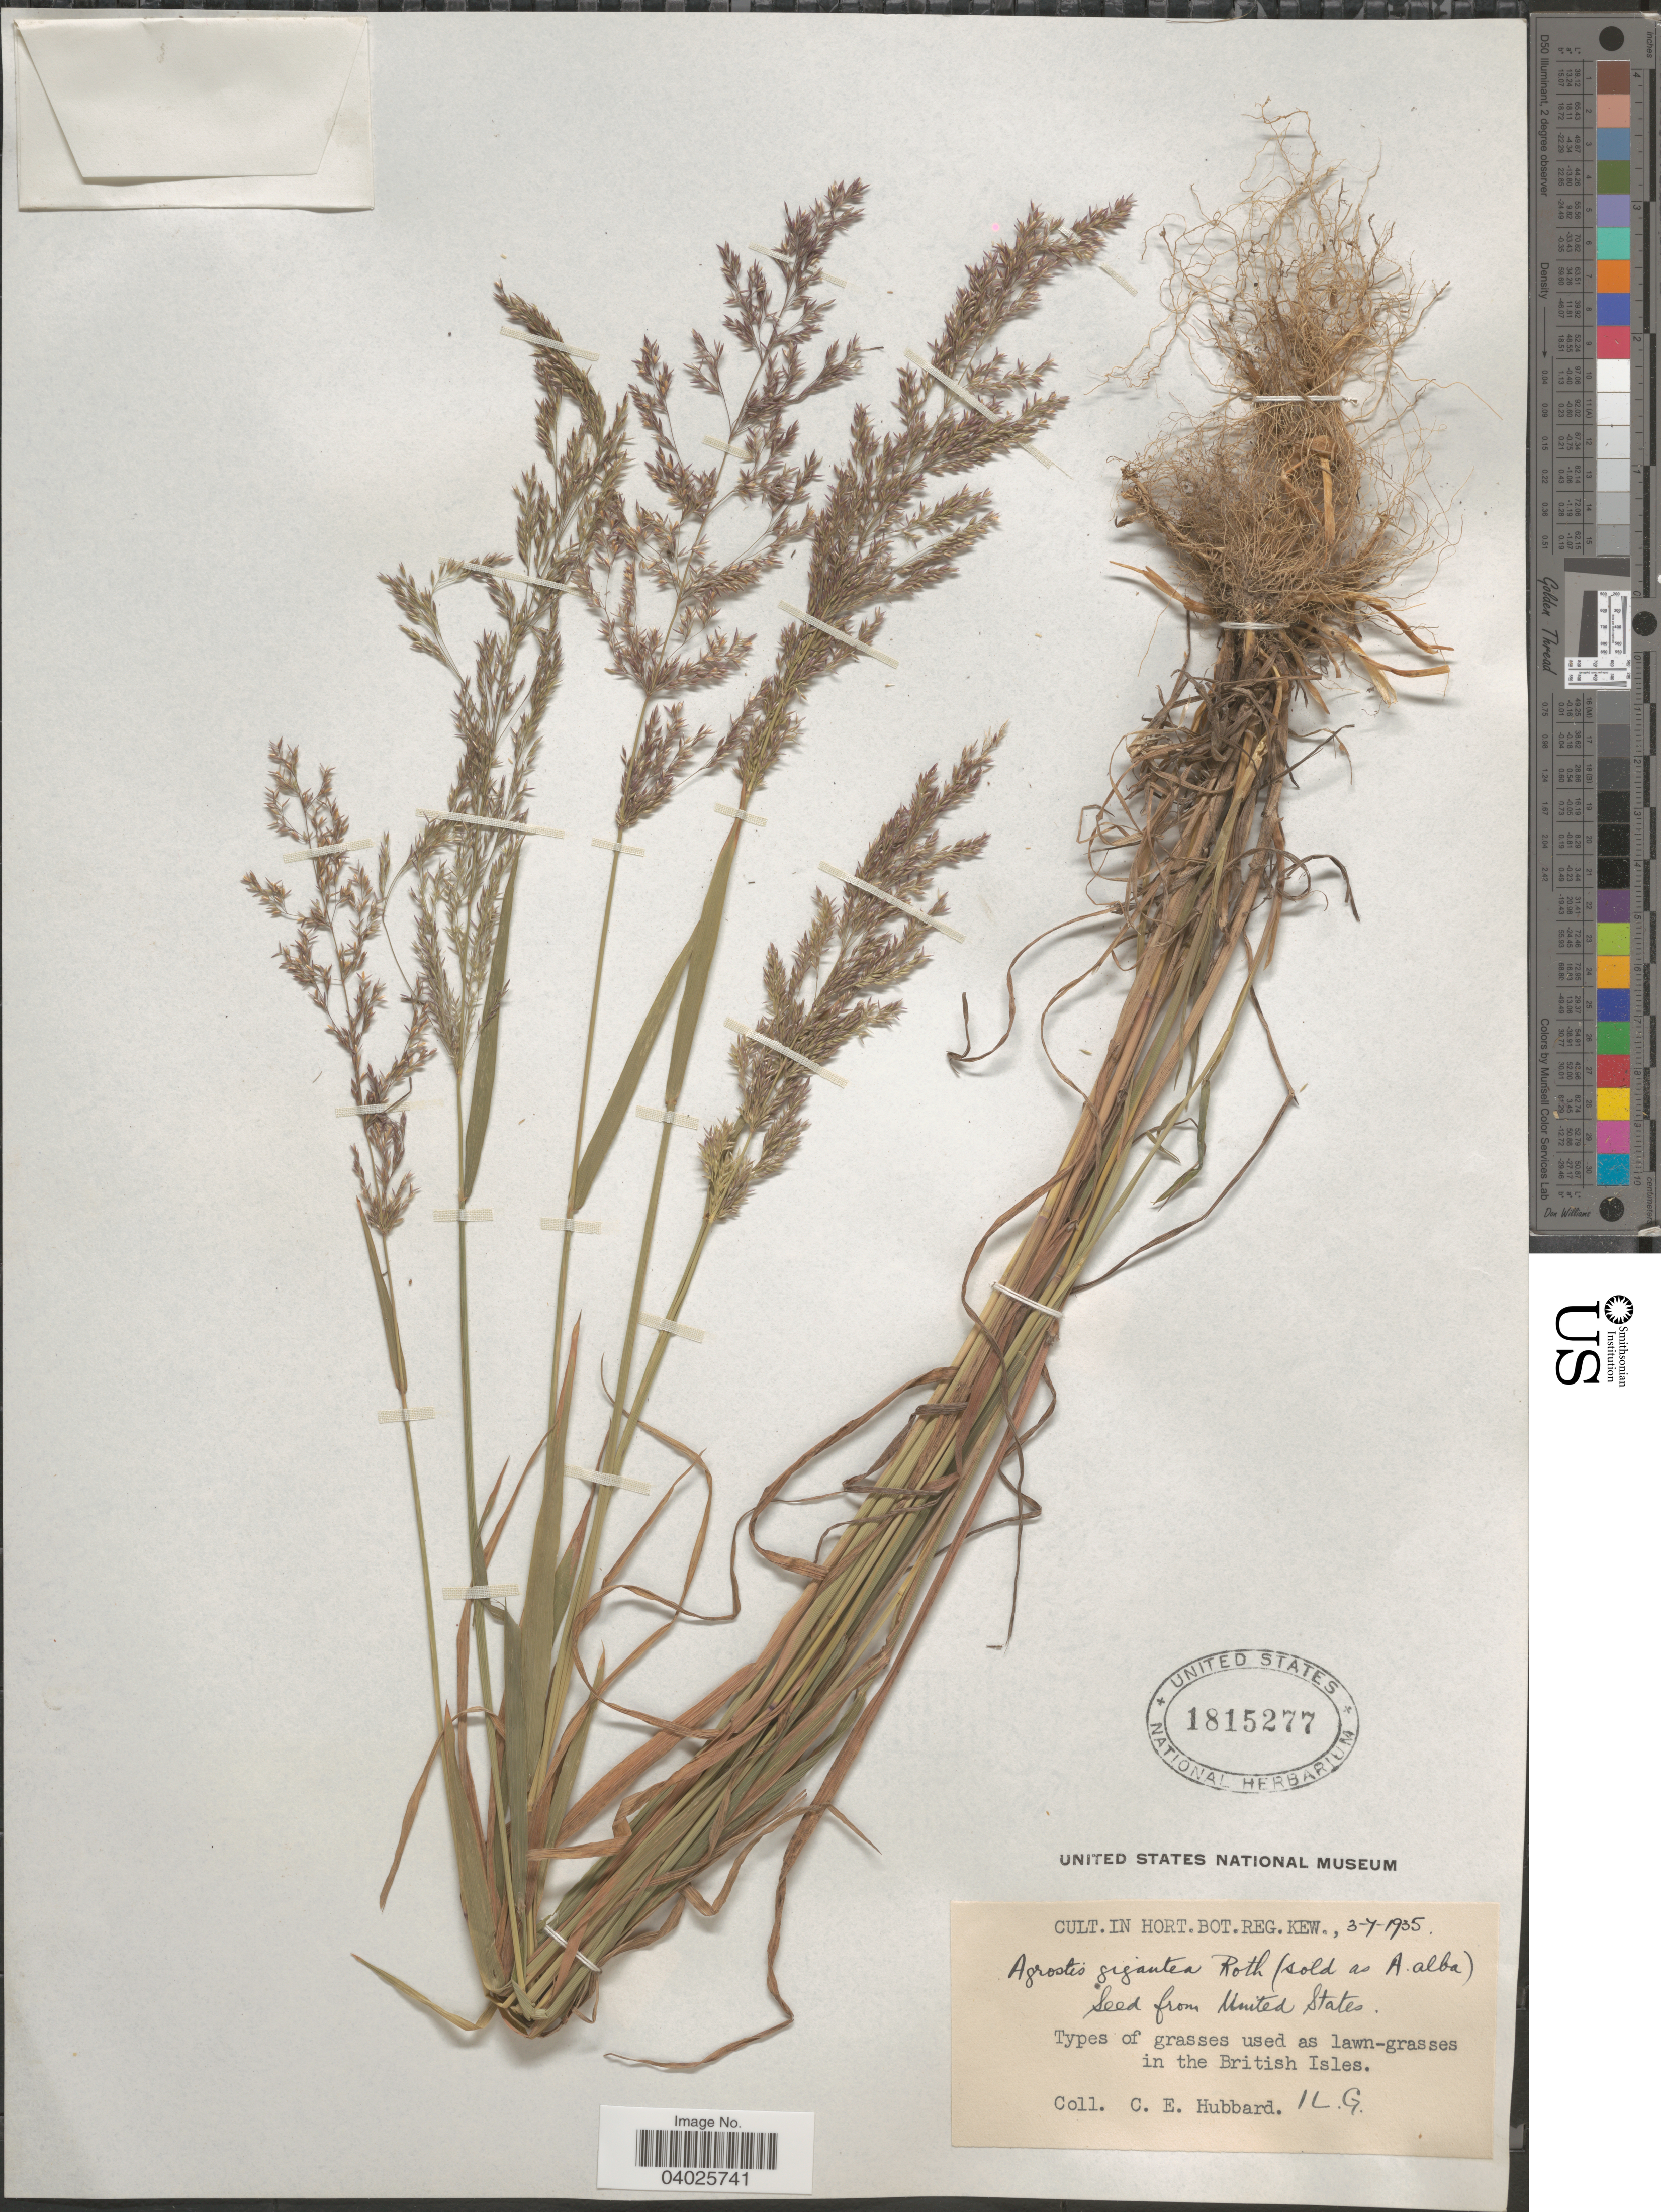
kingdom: Plantae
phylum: Tracheophyta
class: Liliopsida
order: Poales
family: Poaceae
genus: Agrostis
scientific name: Agrostis gigantea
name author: Roth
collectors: C. E. Hubbard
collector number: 1L.G.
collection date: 1935-07-03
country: United Kingdom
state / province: England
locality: Hort. Bot. Reg. Kew.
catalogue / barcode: US 1815277